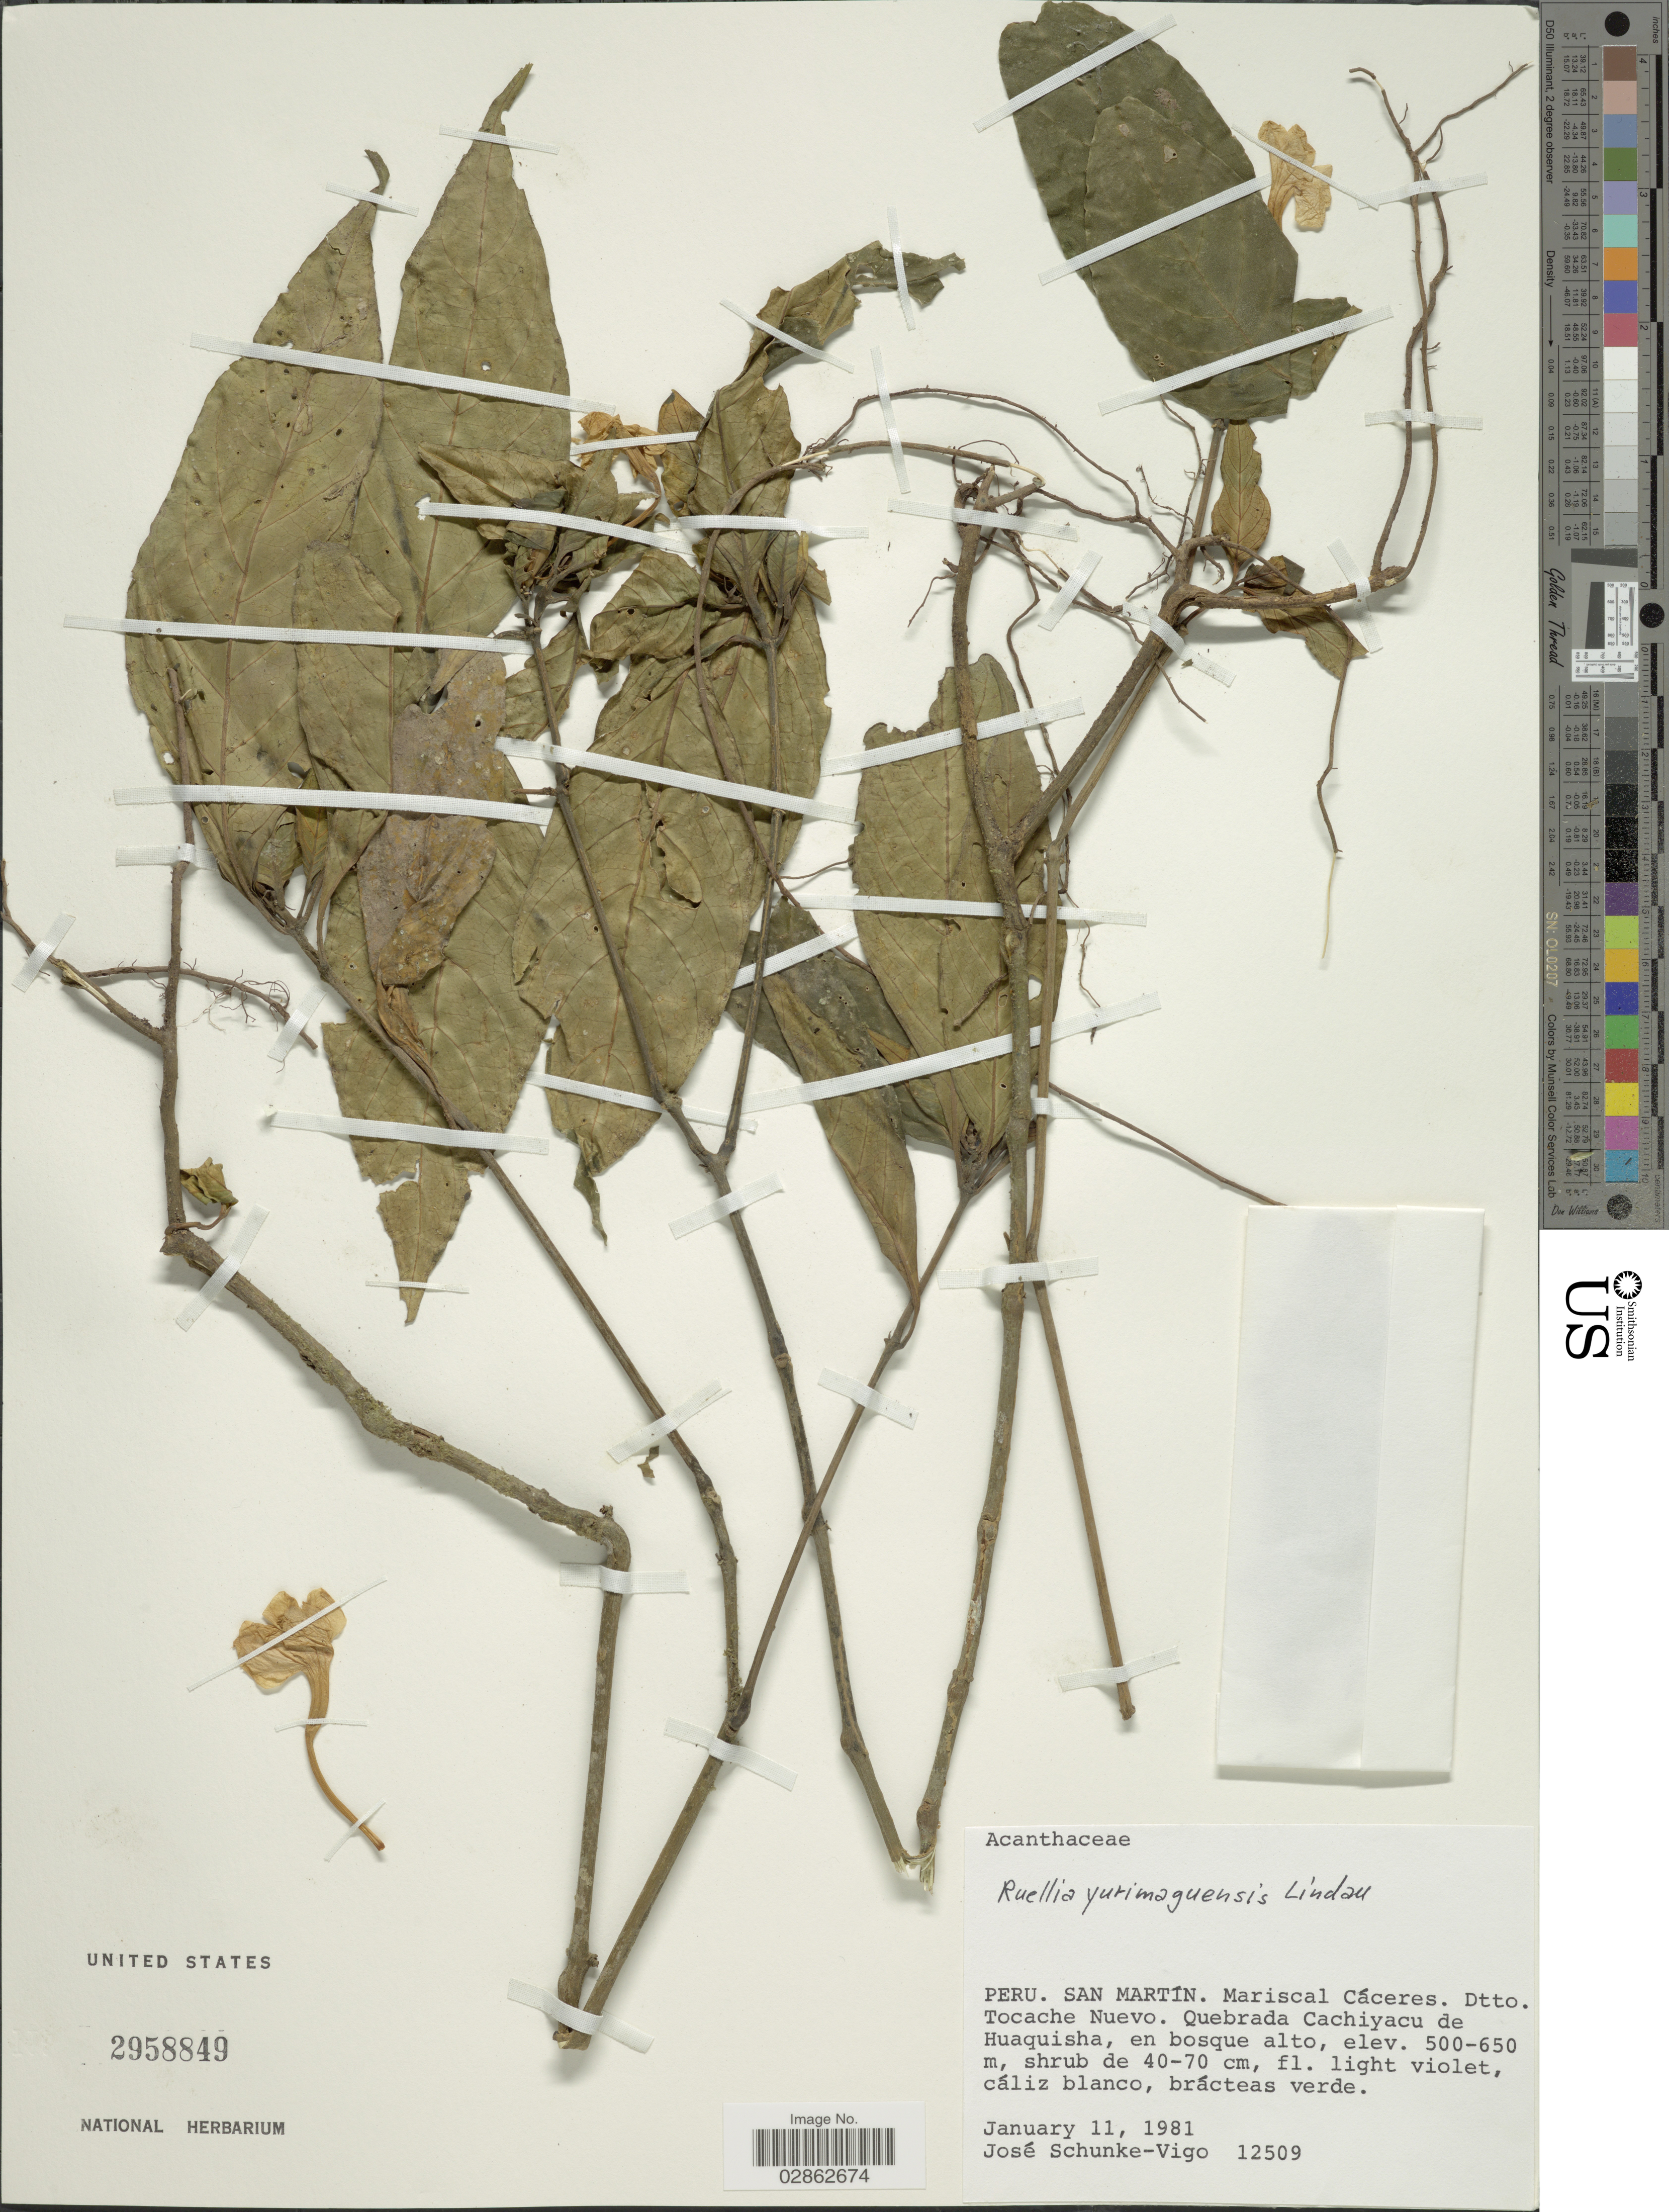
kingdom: Plantae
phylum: Tracheophyta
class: Magnoliopsida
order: Lamiales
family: Acanthaceae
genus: Ruellia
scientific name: Ruellia yurimaguensis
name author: Lindau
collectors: J. Schunke Vigo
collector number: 12509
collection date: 1981-01-11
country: Peru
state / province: San Martín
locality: Mariscal Cáceres. Dtto. Tocache Nuevo. Quebrada Cachiyacu de Huaquisha.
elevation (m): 500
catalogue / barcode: US 2958849